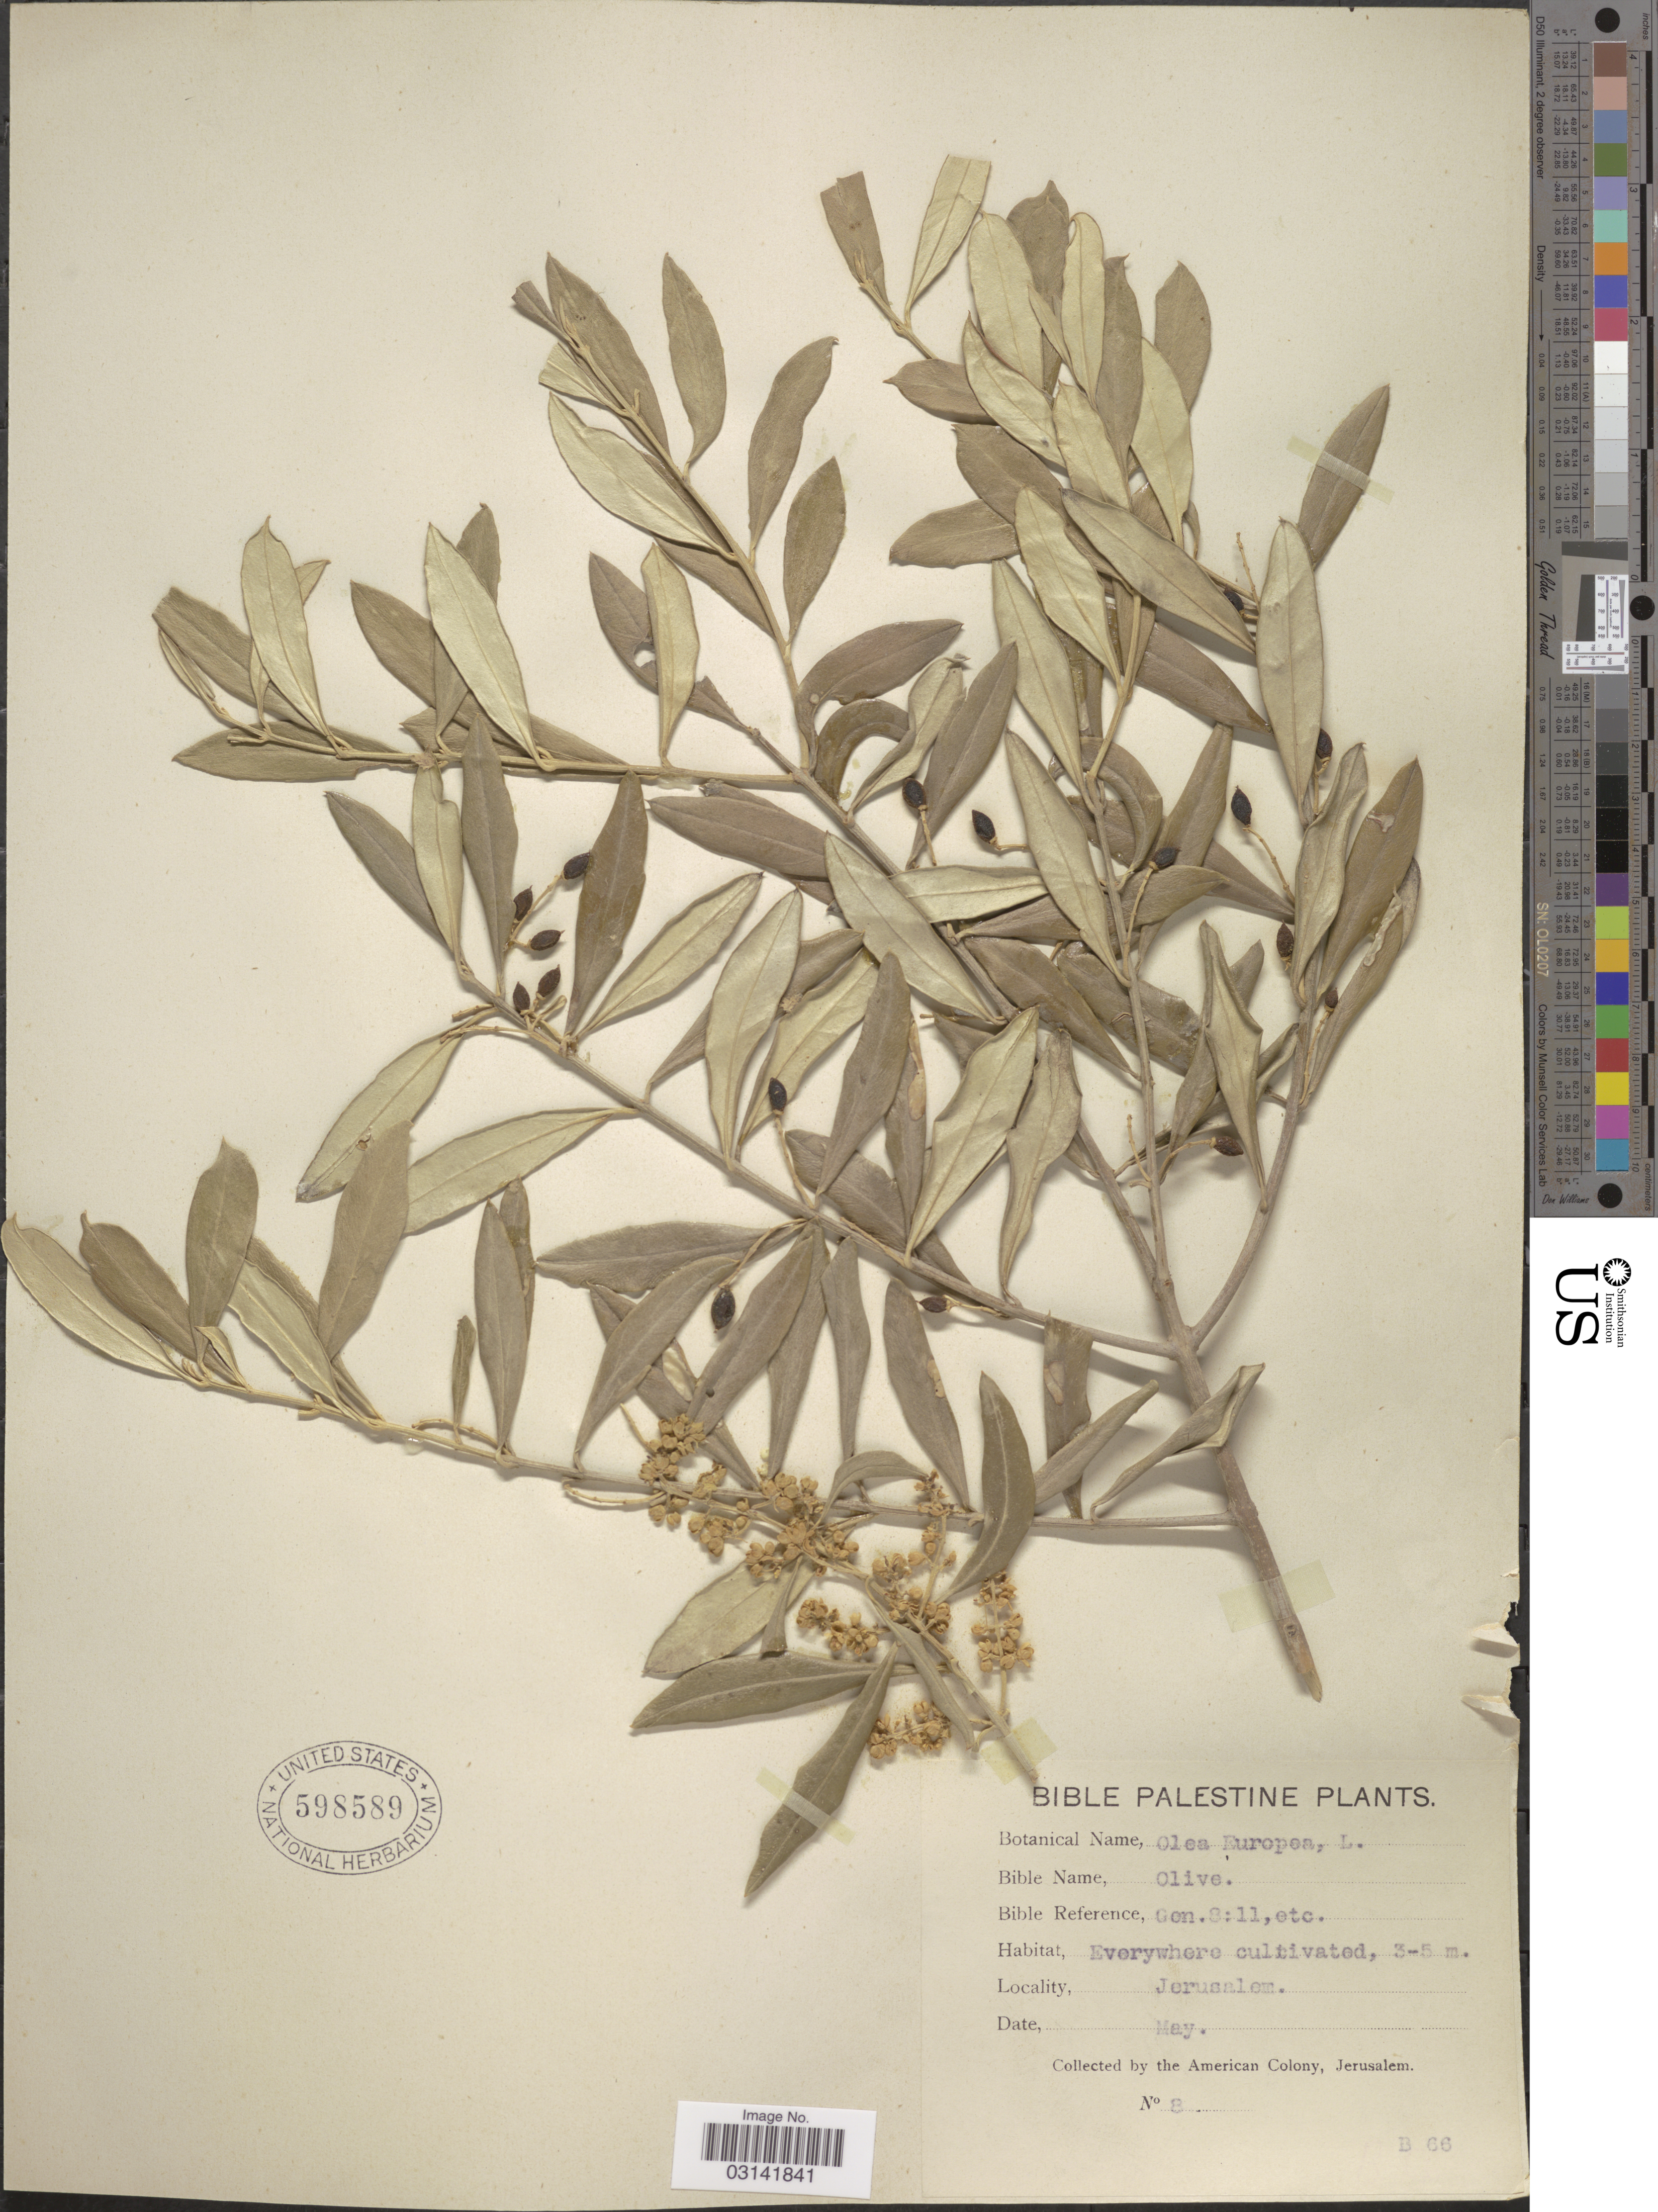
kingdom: Plantae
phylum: Tracheophyta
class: Magnoliopsida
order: Lamiales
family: Oleaceae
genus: Olea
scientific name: Olea europaea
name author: L.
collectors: American Colony, Jerusalem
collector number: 8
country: Israel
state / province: Jerusalem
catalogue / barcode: US 598589